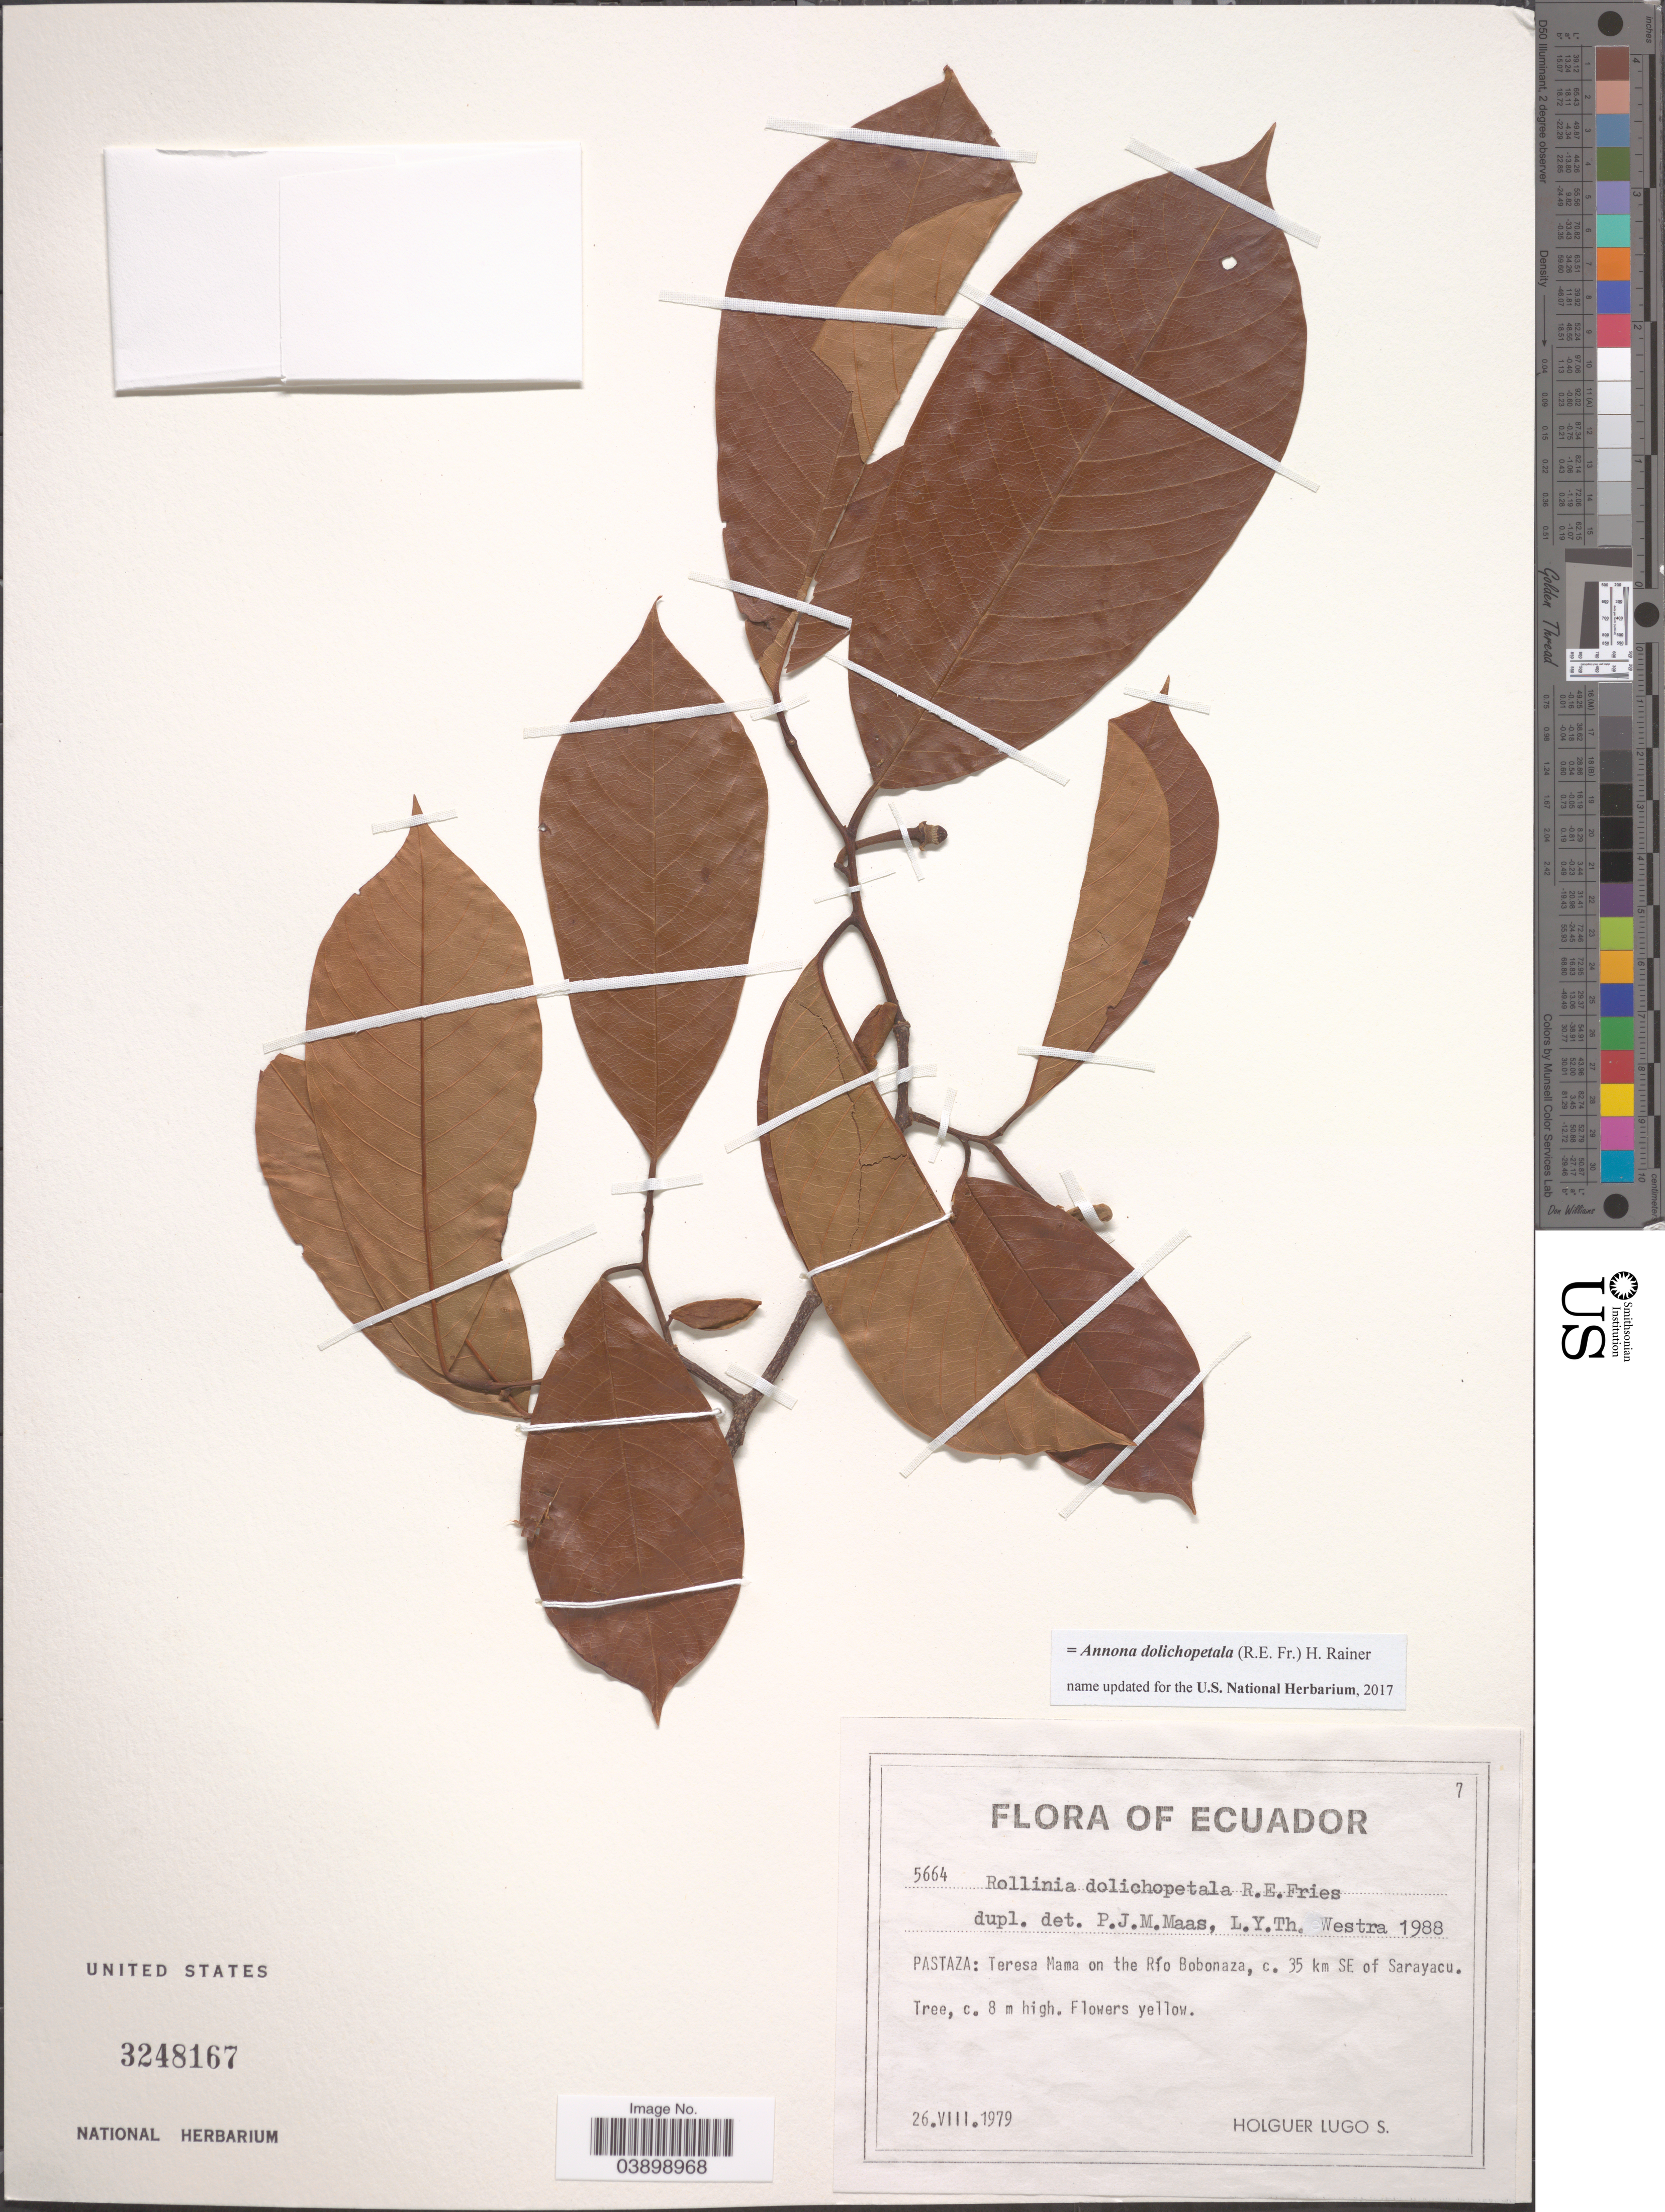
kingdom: Plantae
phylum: Tracheophyta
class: Magnoliopsida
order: Magnoliales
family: Annonaceae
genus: Annona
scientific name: Annona dolichopetala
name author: (R.E. Fr.) H. Rainer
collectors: H. Lugo S.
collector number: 5664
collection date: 1979-08-26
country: Ecuador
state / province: Pastaza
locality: Teresa Mama on the Río Bobonaza, c. 35 km SE of Sarayacu.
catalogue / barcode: US 3248167